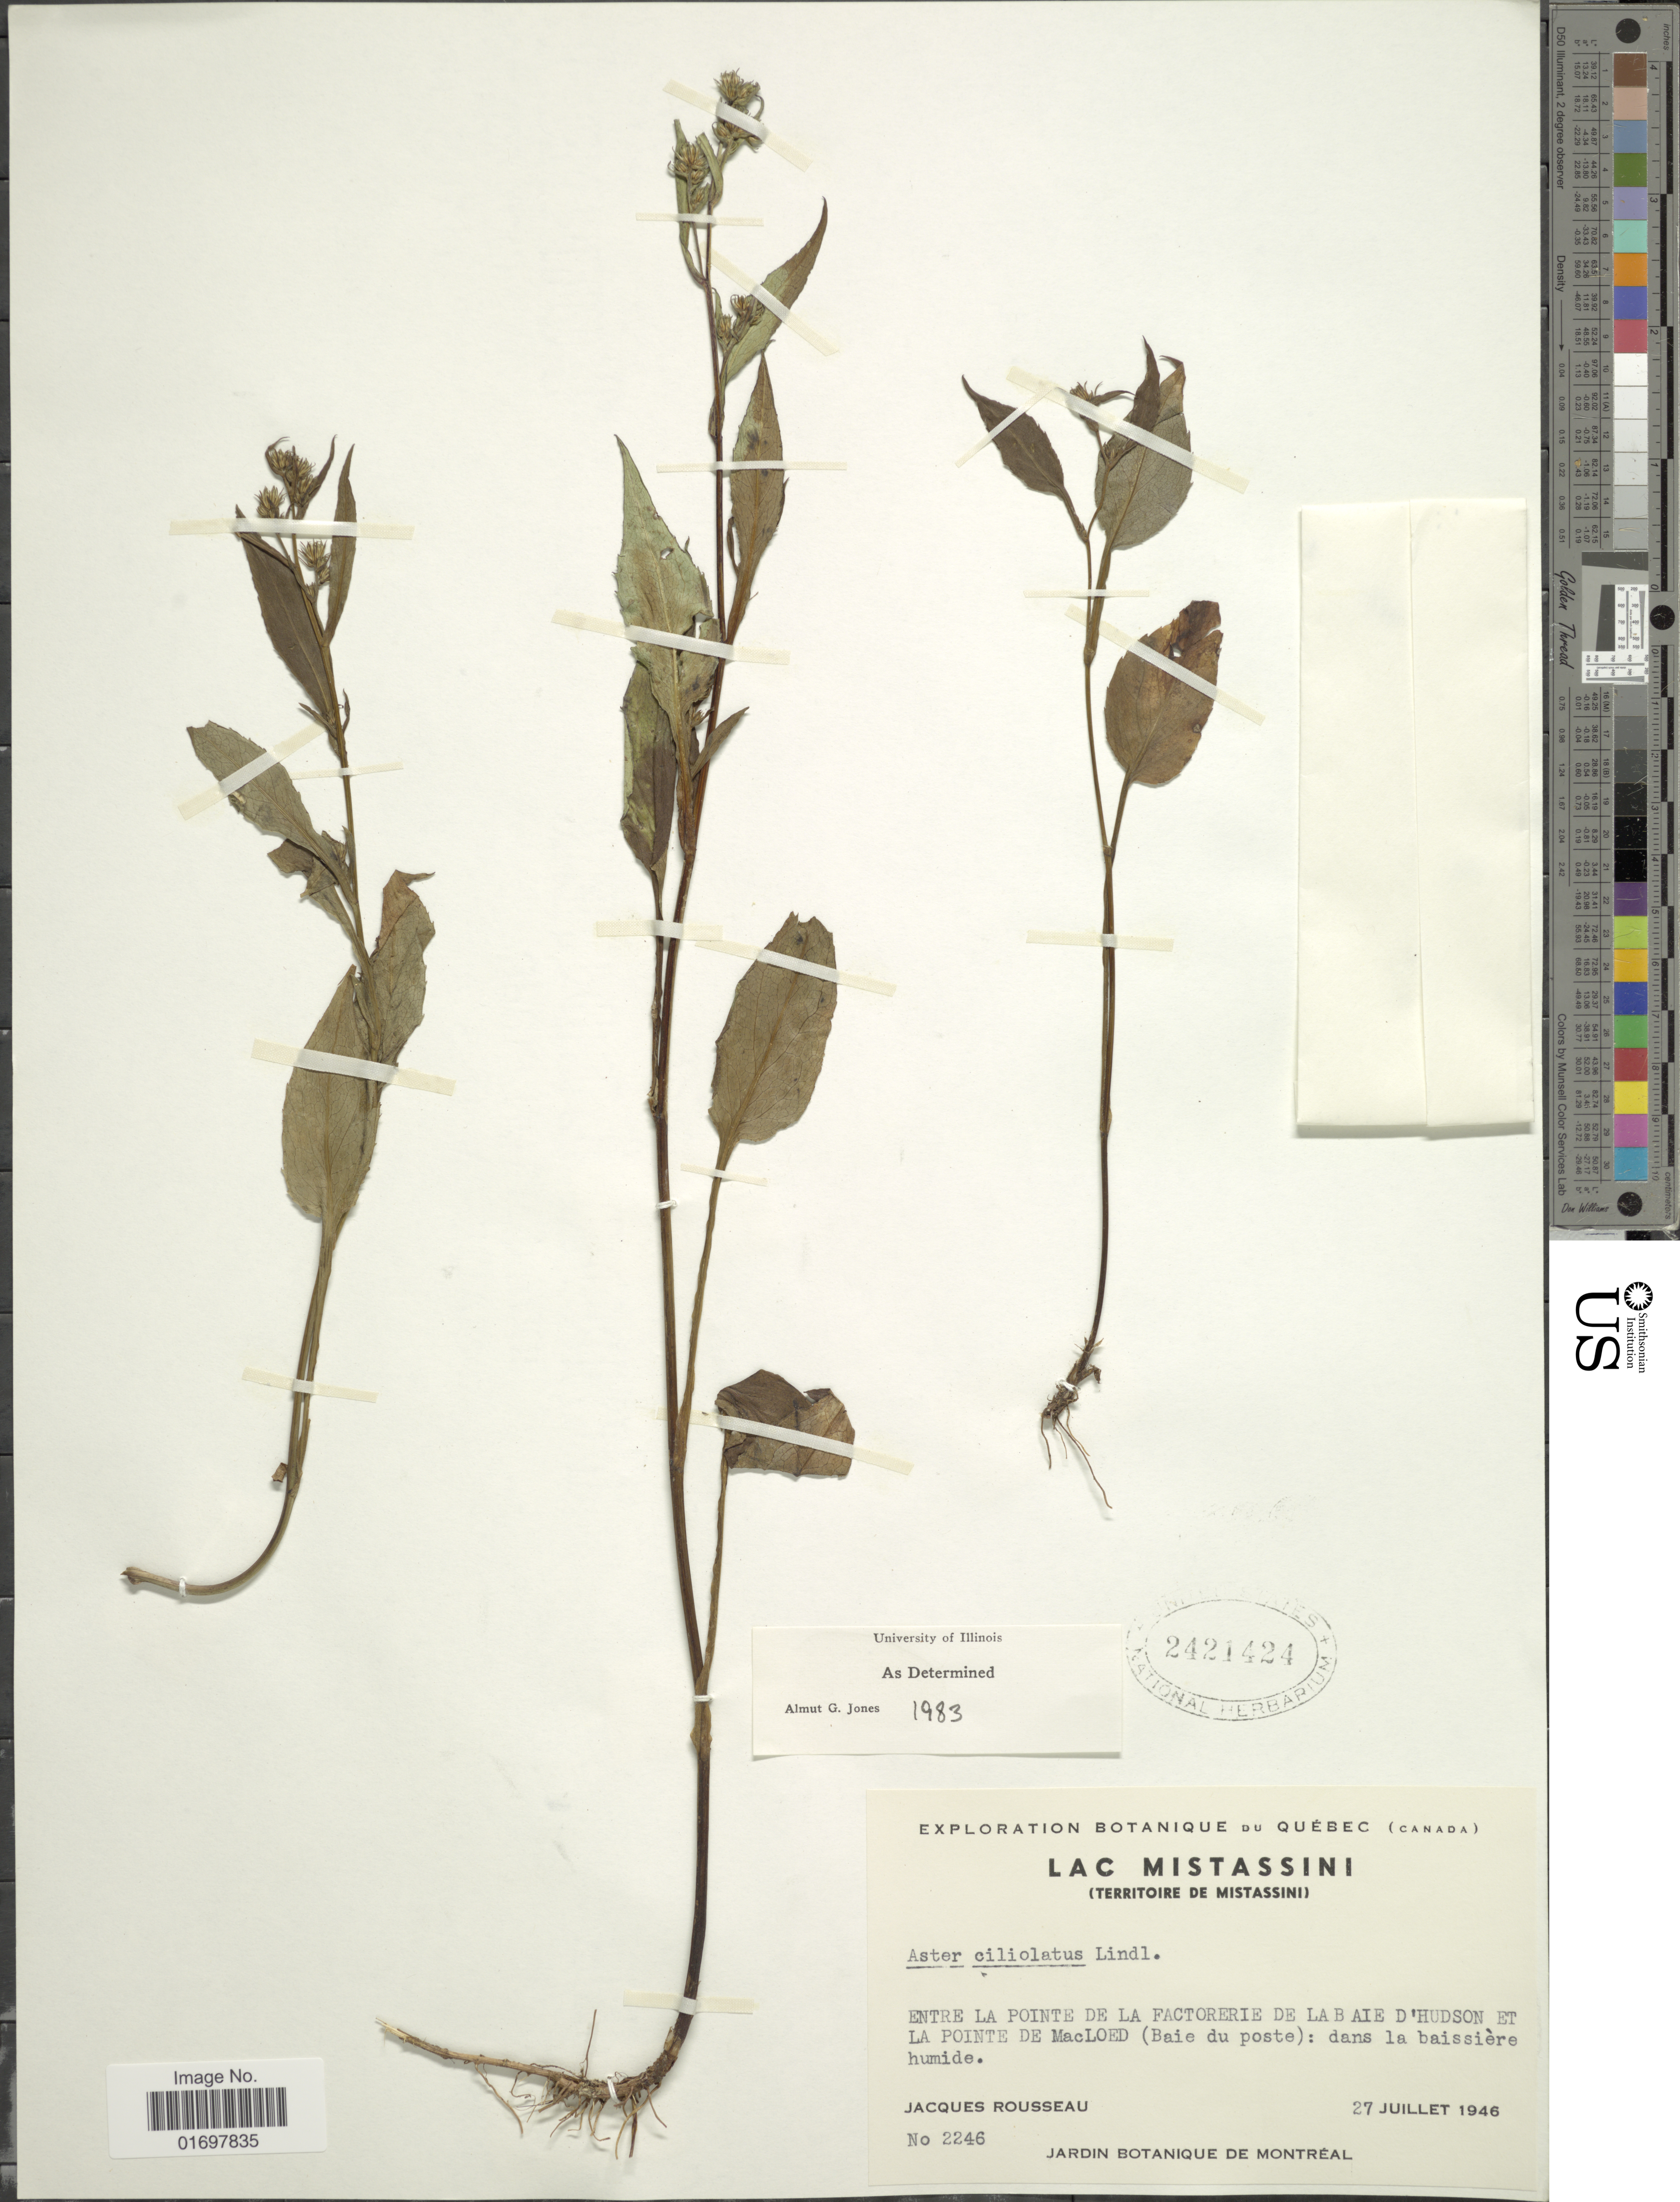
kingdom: Plantae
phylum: Tracheophyta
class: Magnoliopsida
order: Asterales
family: Asteraceae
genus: Symphyotrichum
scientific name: Symphyotrichum ciliolatum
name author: (Lindl.) Á. Löve & D. Löve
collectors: J. Rousseau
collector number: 2246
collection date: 1946-07-27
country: Canada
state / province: Quebec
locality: Lac Mistassini, (Territoire de Mistassini) Entre la Pointe de la Factorerie de la baie D'Hudso et La Pointe de MacLoed (Baie du poste): dans la baissiere humide.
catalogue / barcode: US 2421424